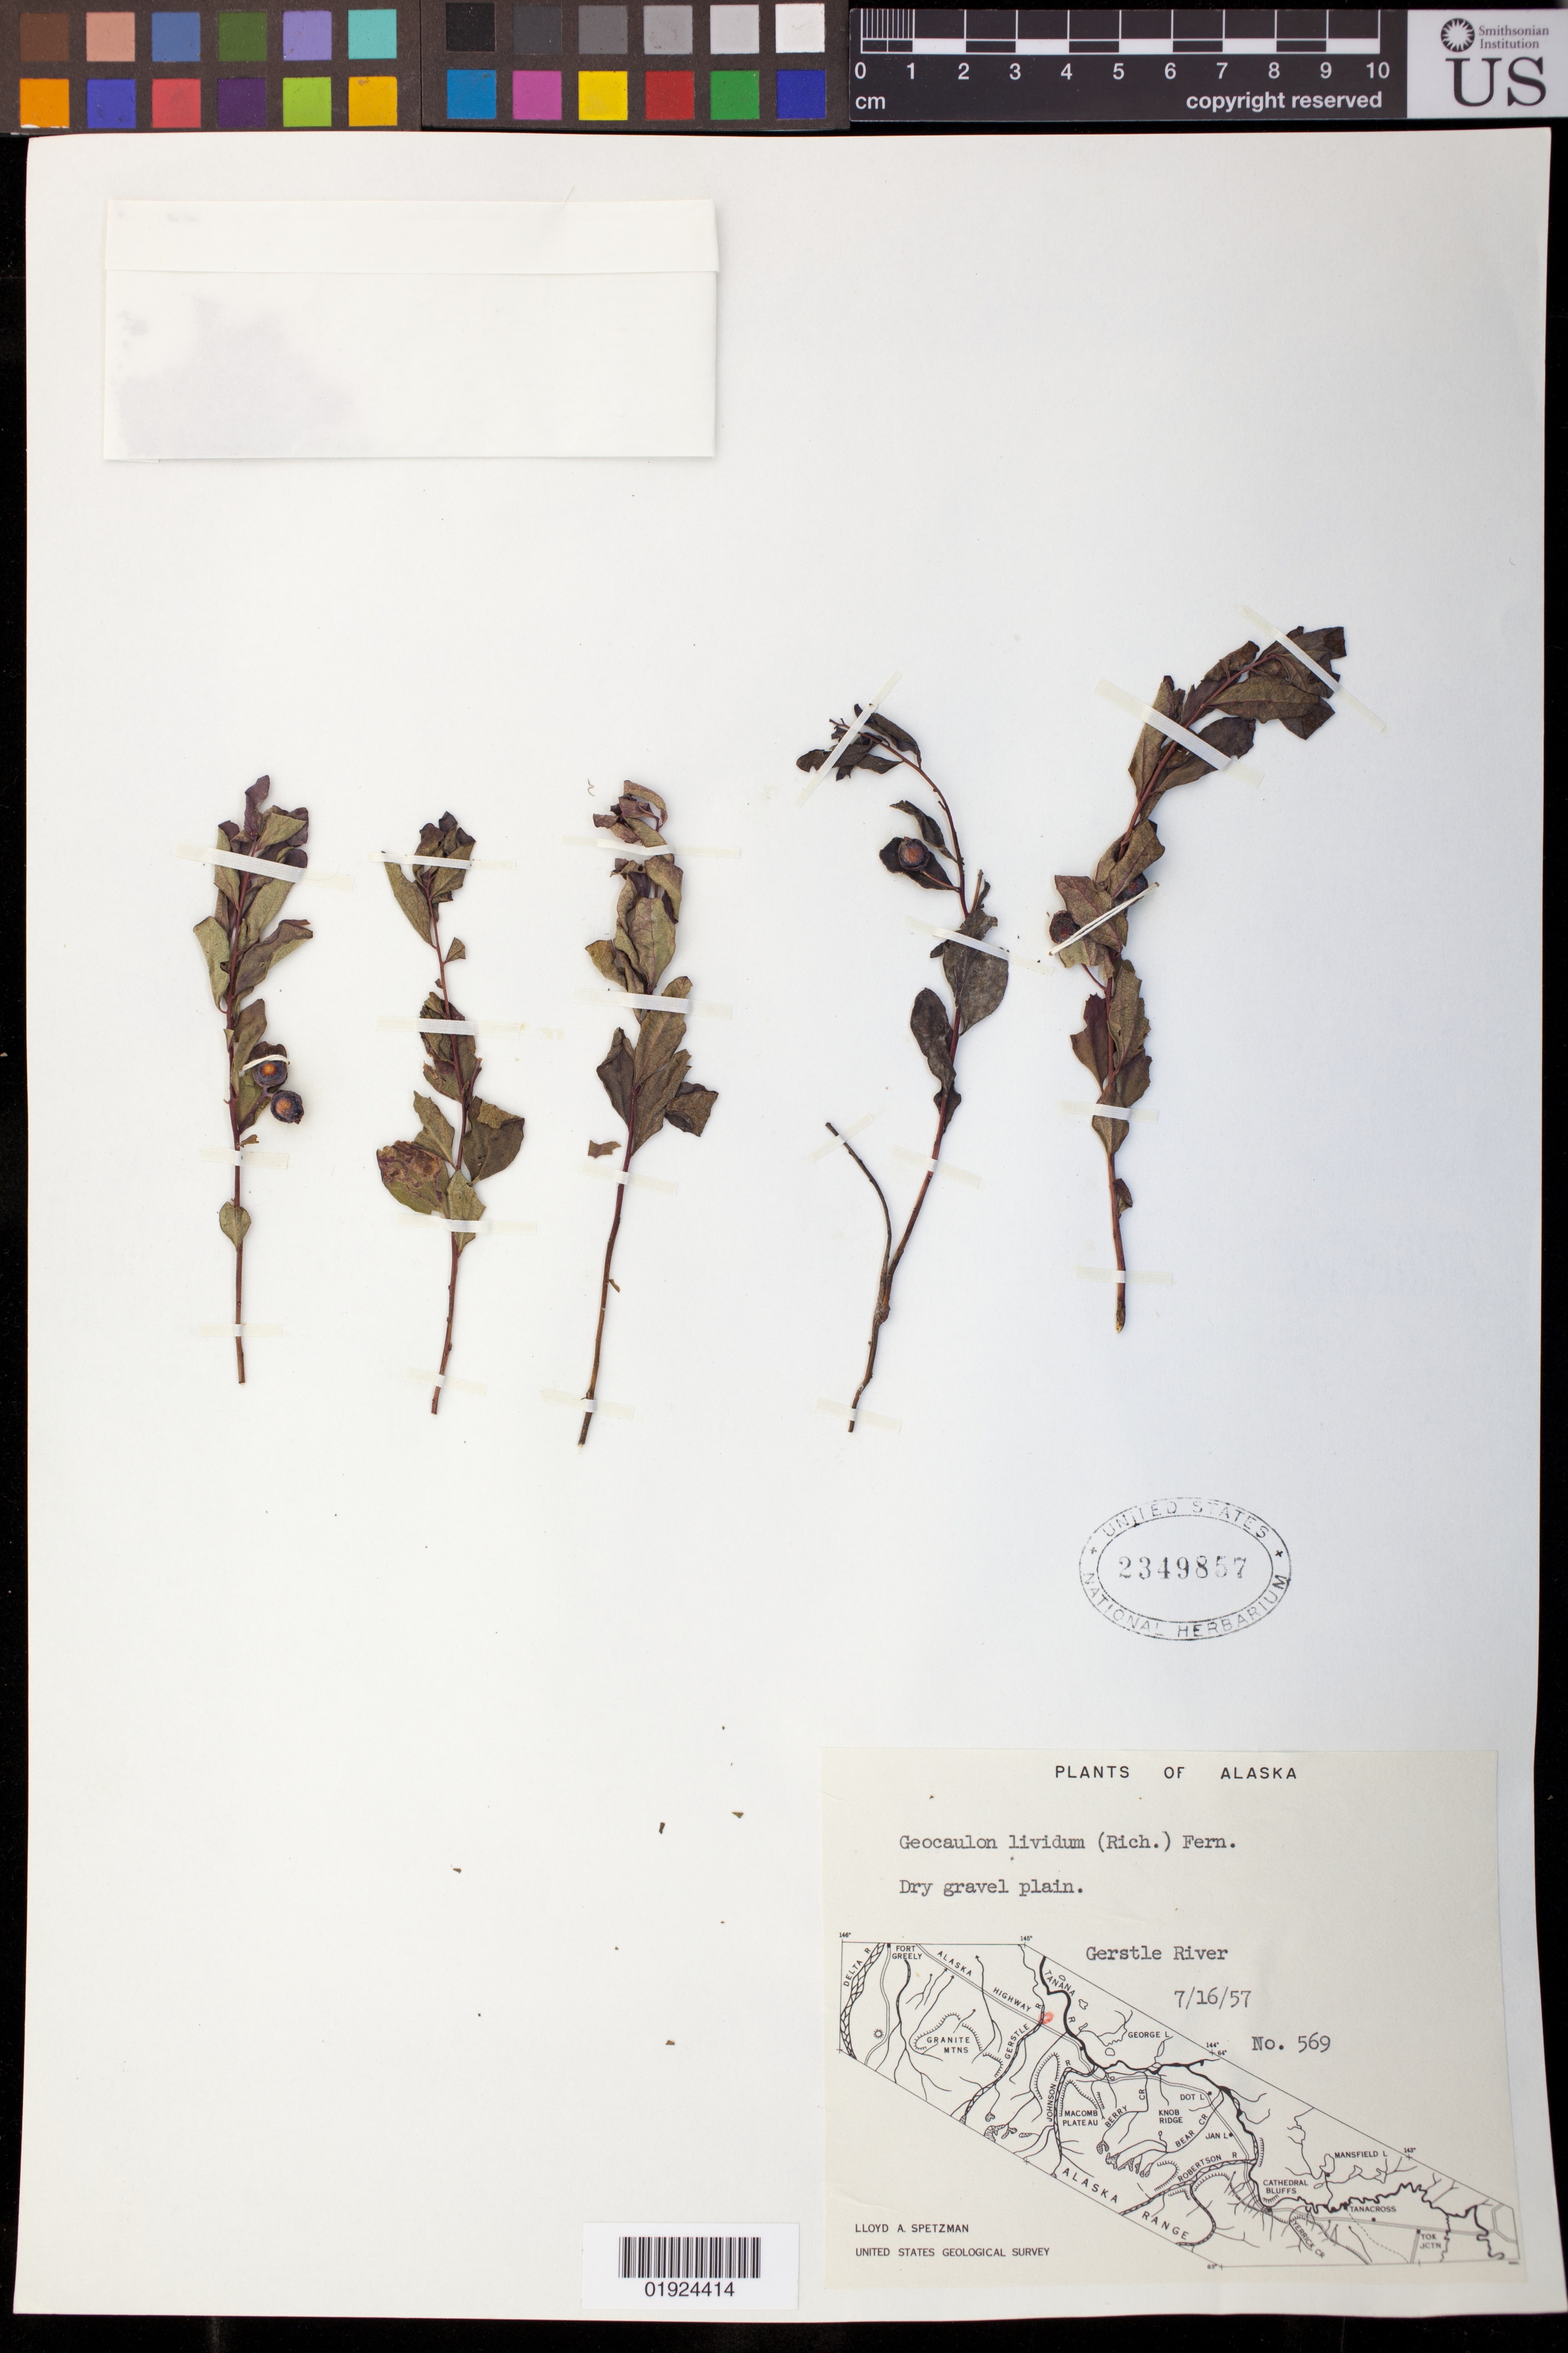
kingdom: Plantae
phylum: Tracheophyta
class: Magnoliopsida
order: Santalales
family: Comandraceae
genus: Geocaulon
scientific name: Geocaulon lividum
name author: (Richardson) Fernald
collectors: L. Spetzman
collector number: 569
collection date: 1957-07-16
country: United States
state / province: Alaska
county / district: Southeast Fairbanks C. A.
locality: Gerstle River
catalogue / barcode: US 2349857